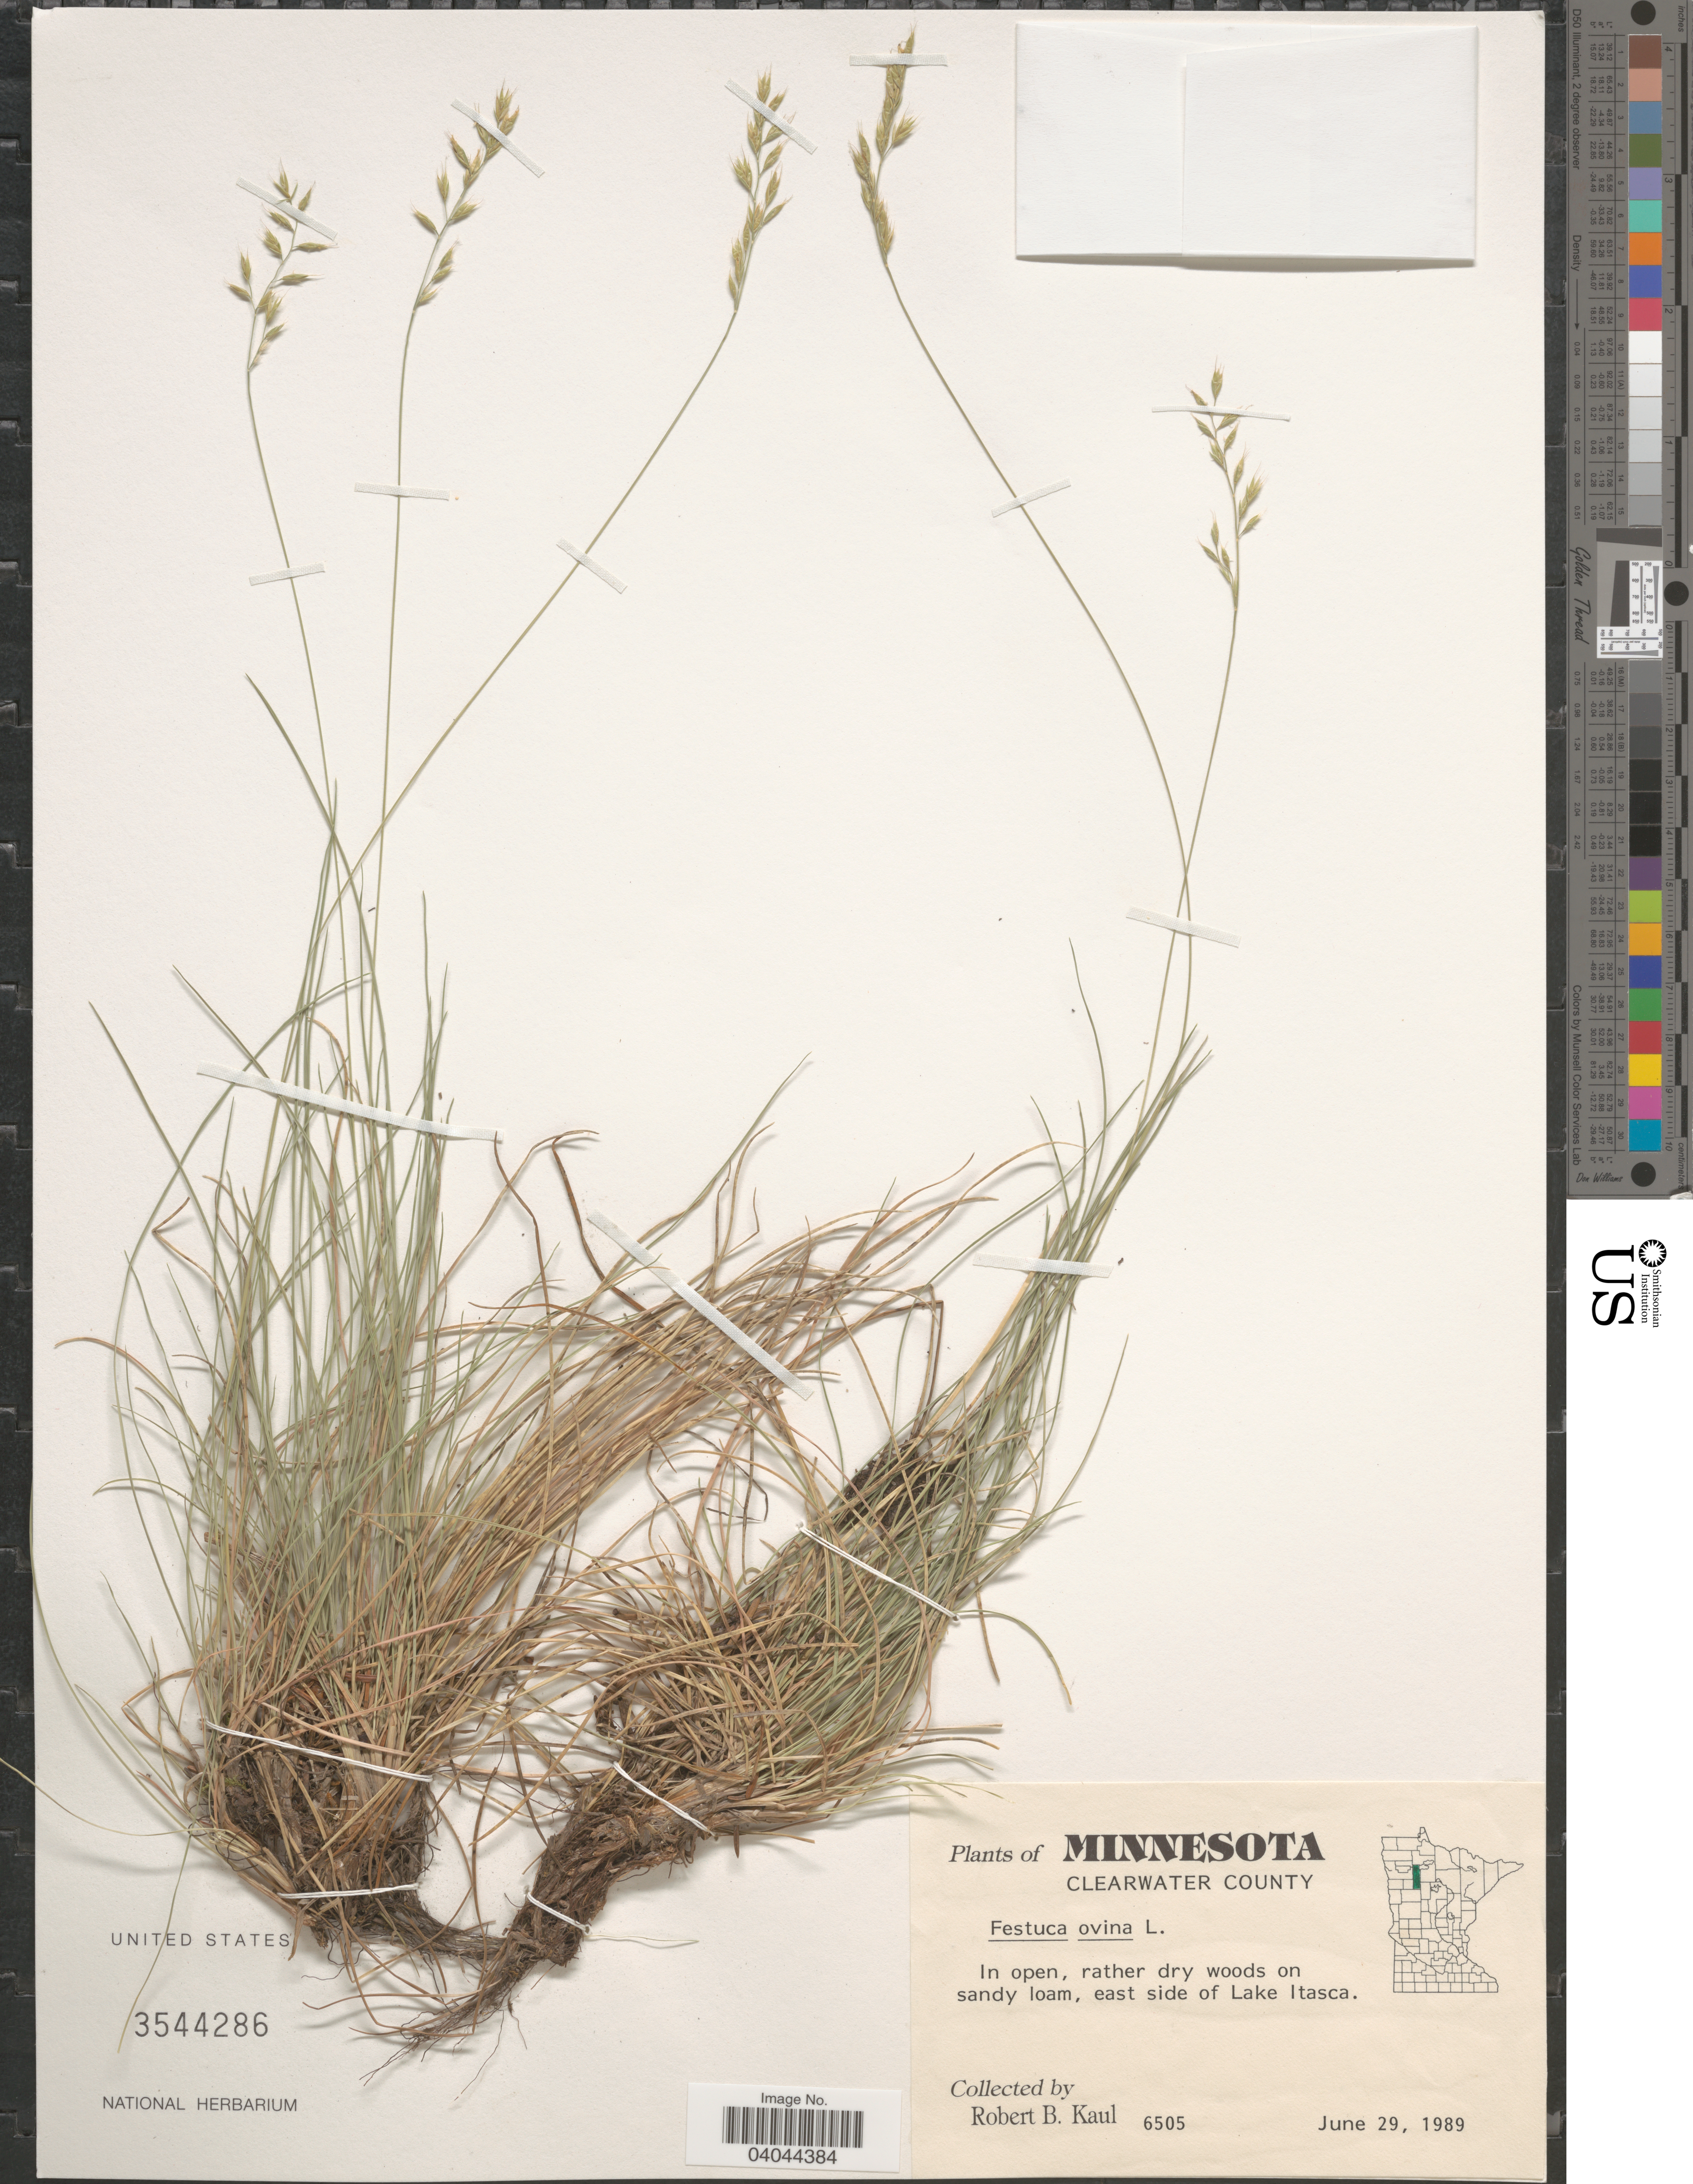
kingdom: Plantae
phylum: Tracheophyta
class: Liliopsida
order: Poales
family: Poaceae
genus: Festuca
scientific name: Festuca ovina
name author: L.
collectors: R. Kaul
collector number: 6505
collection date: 1989-06-29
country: United States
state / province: Minnesota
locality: Clearwater County. In open, rather dry woods on sandy loam, east side of Lake Itasca.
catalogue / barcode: US 3544286